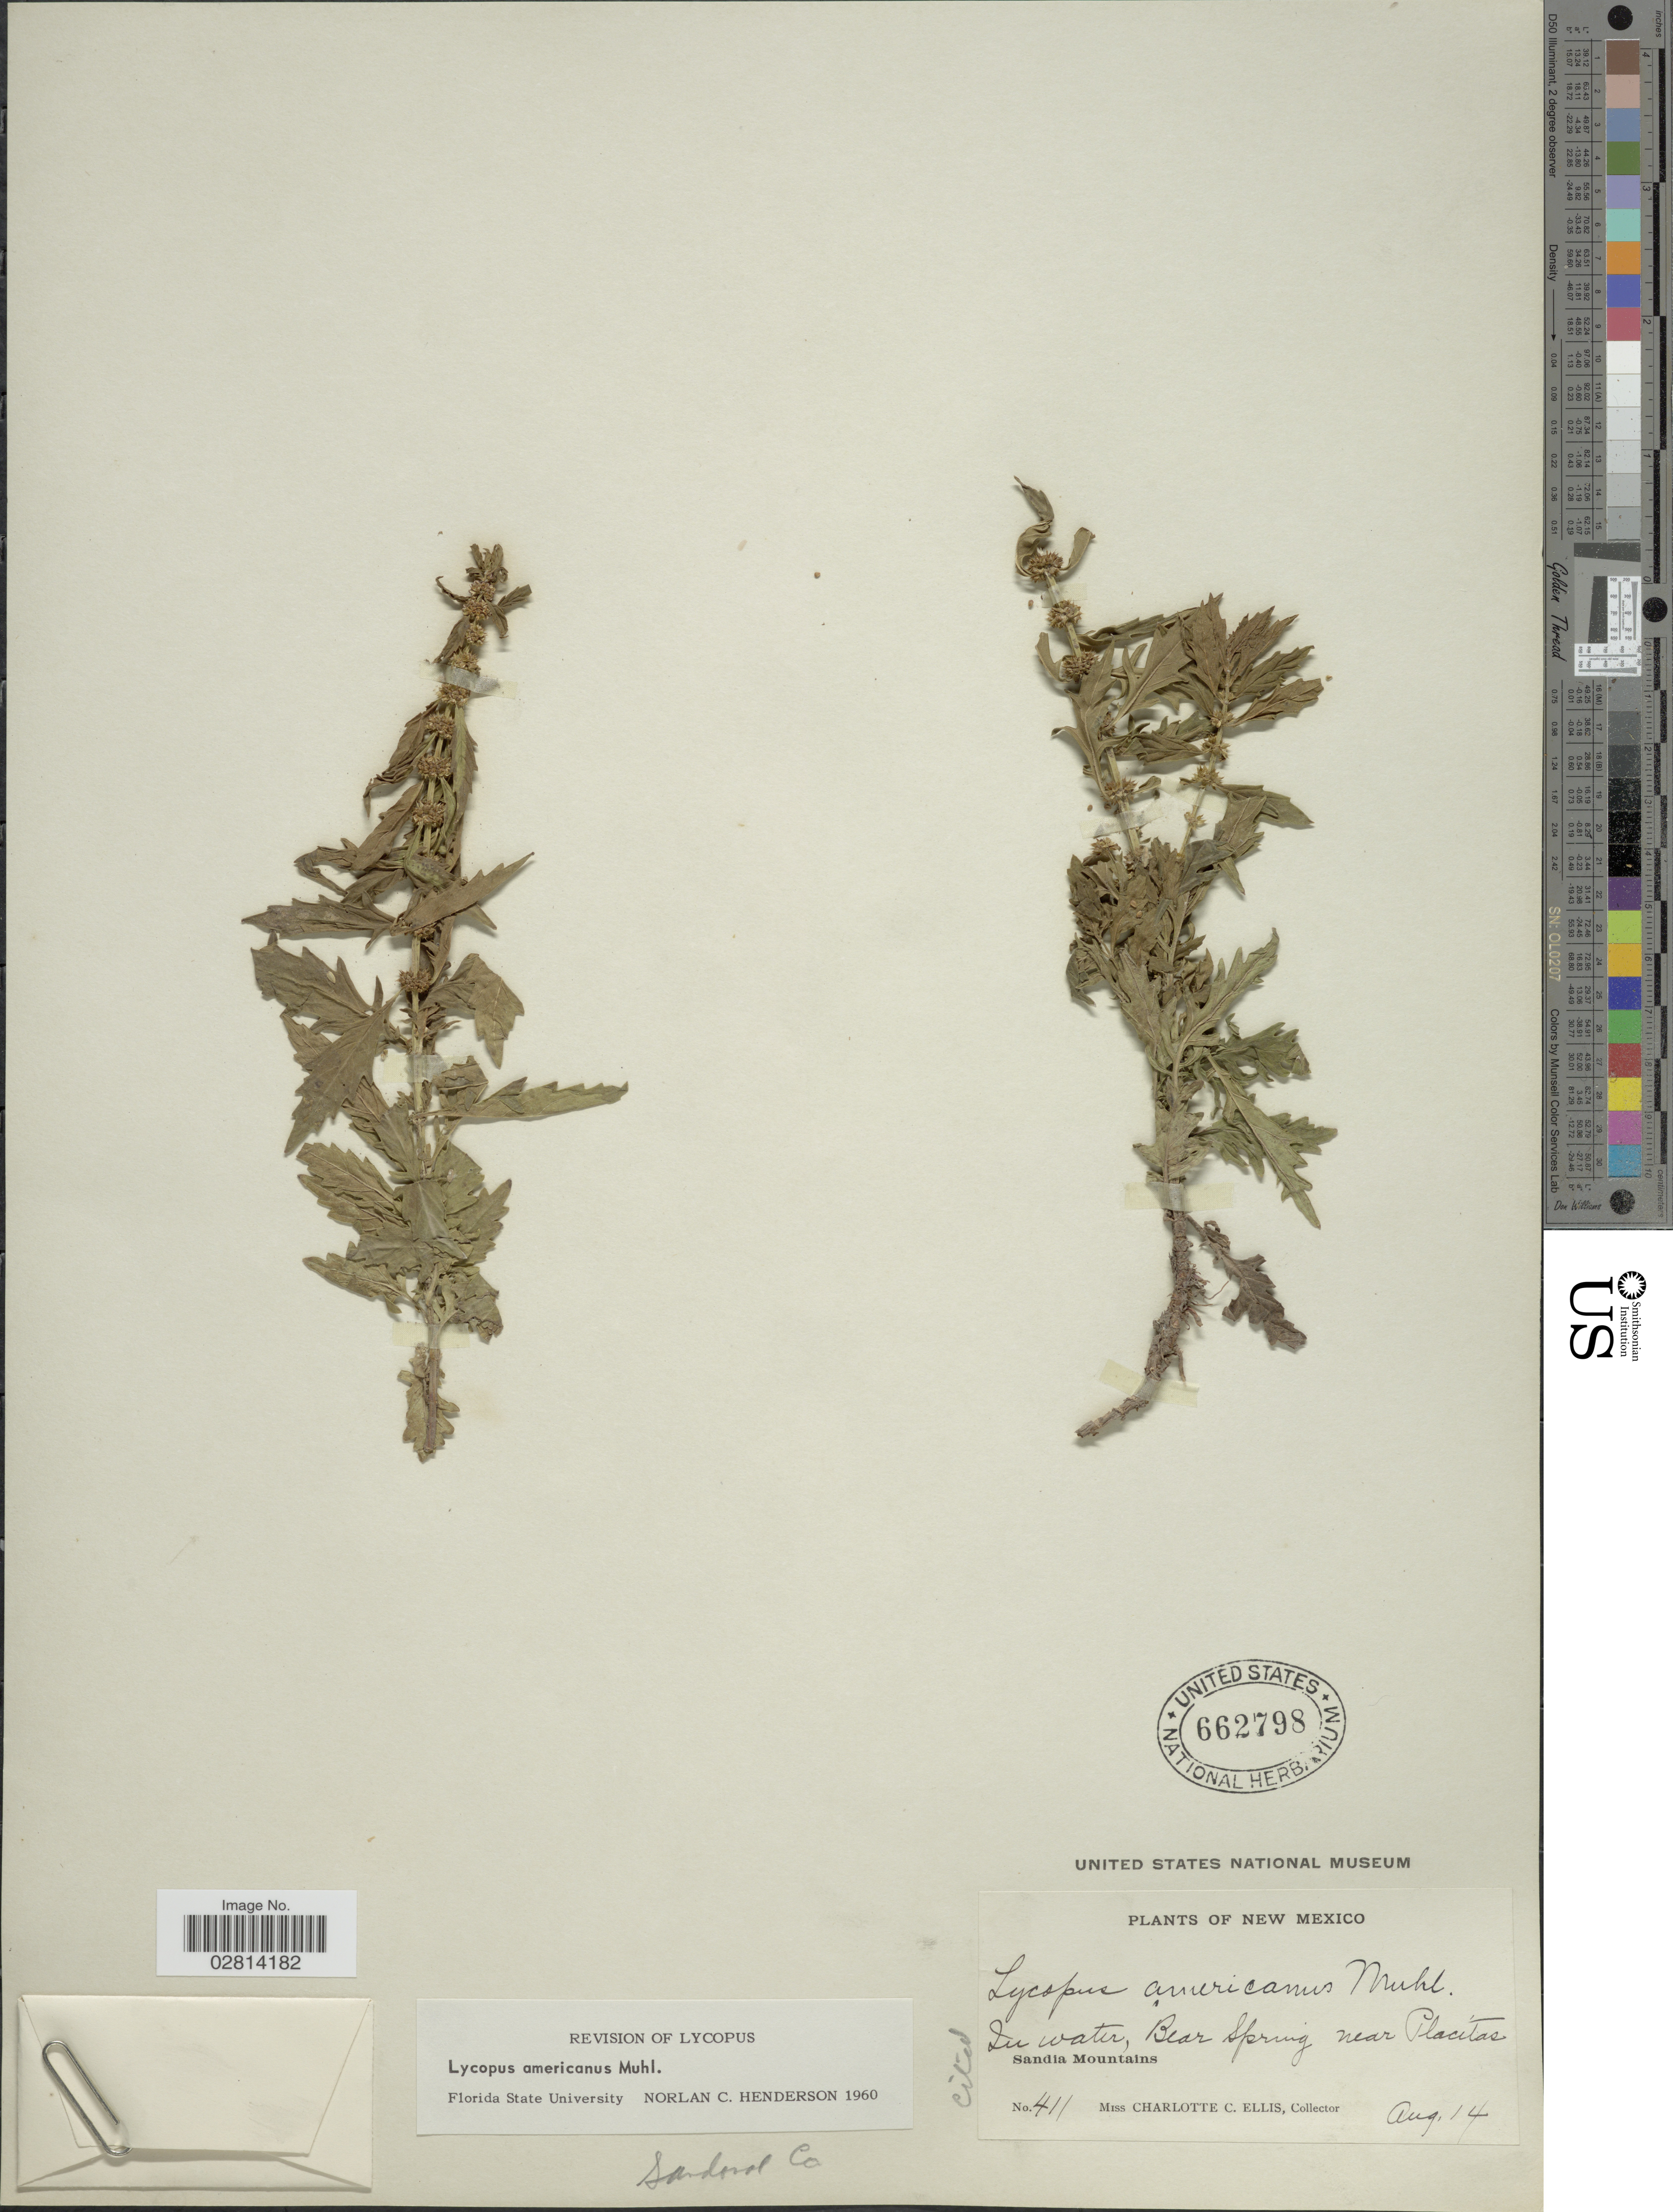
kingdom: Plantae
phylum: Tracheophyta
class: Magnoliopsida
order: Lamiales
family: Lamiaceae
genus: Lycopus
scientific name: Lycopus americanus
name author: Muhl. ex W.P.C. Barton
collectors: C. C. Ellis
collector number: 411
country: United States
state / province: New Mexico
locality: In water, Bear Spring near Placitas, Sandia Mountains, Sandoval Co.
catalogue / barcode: US 662798